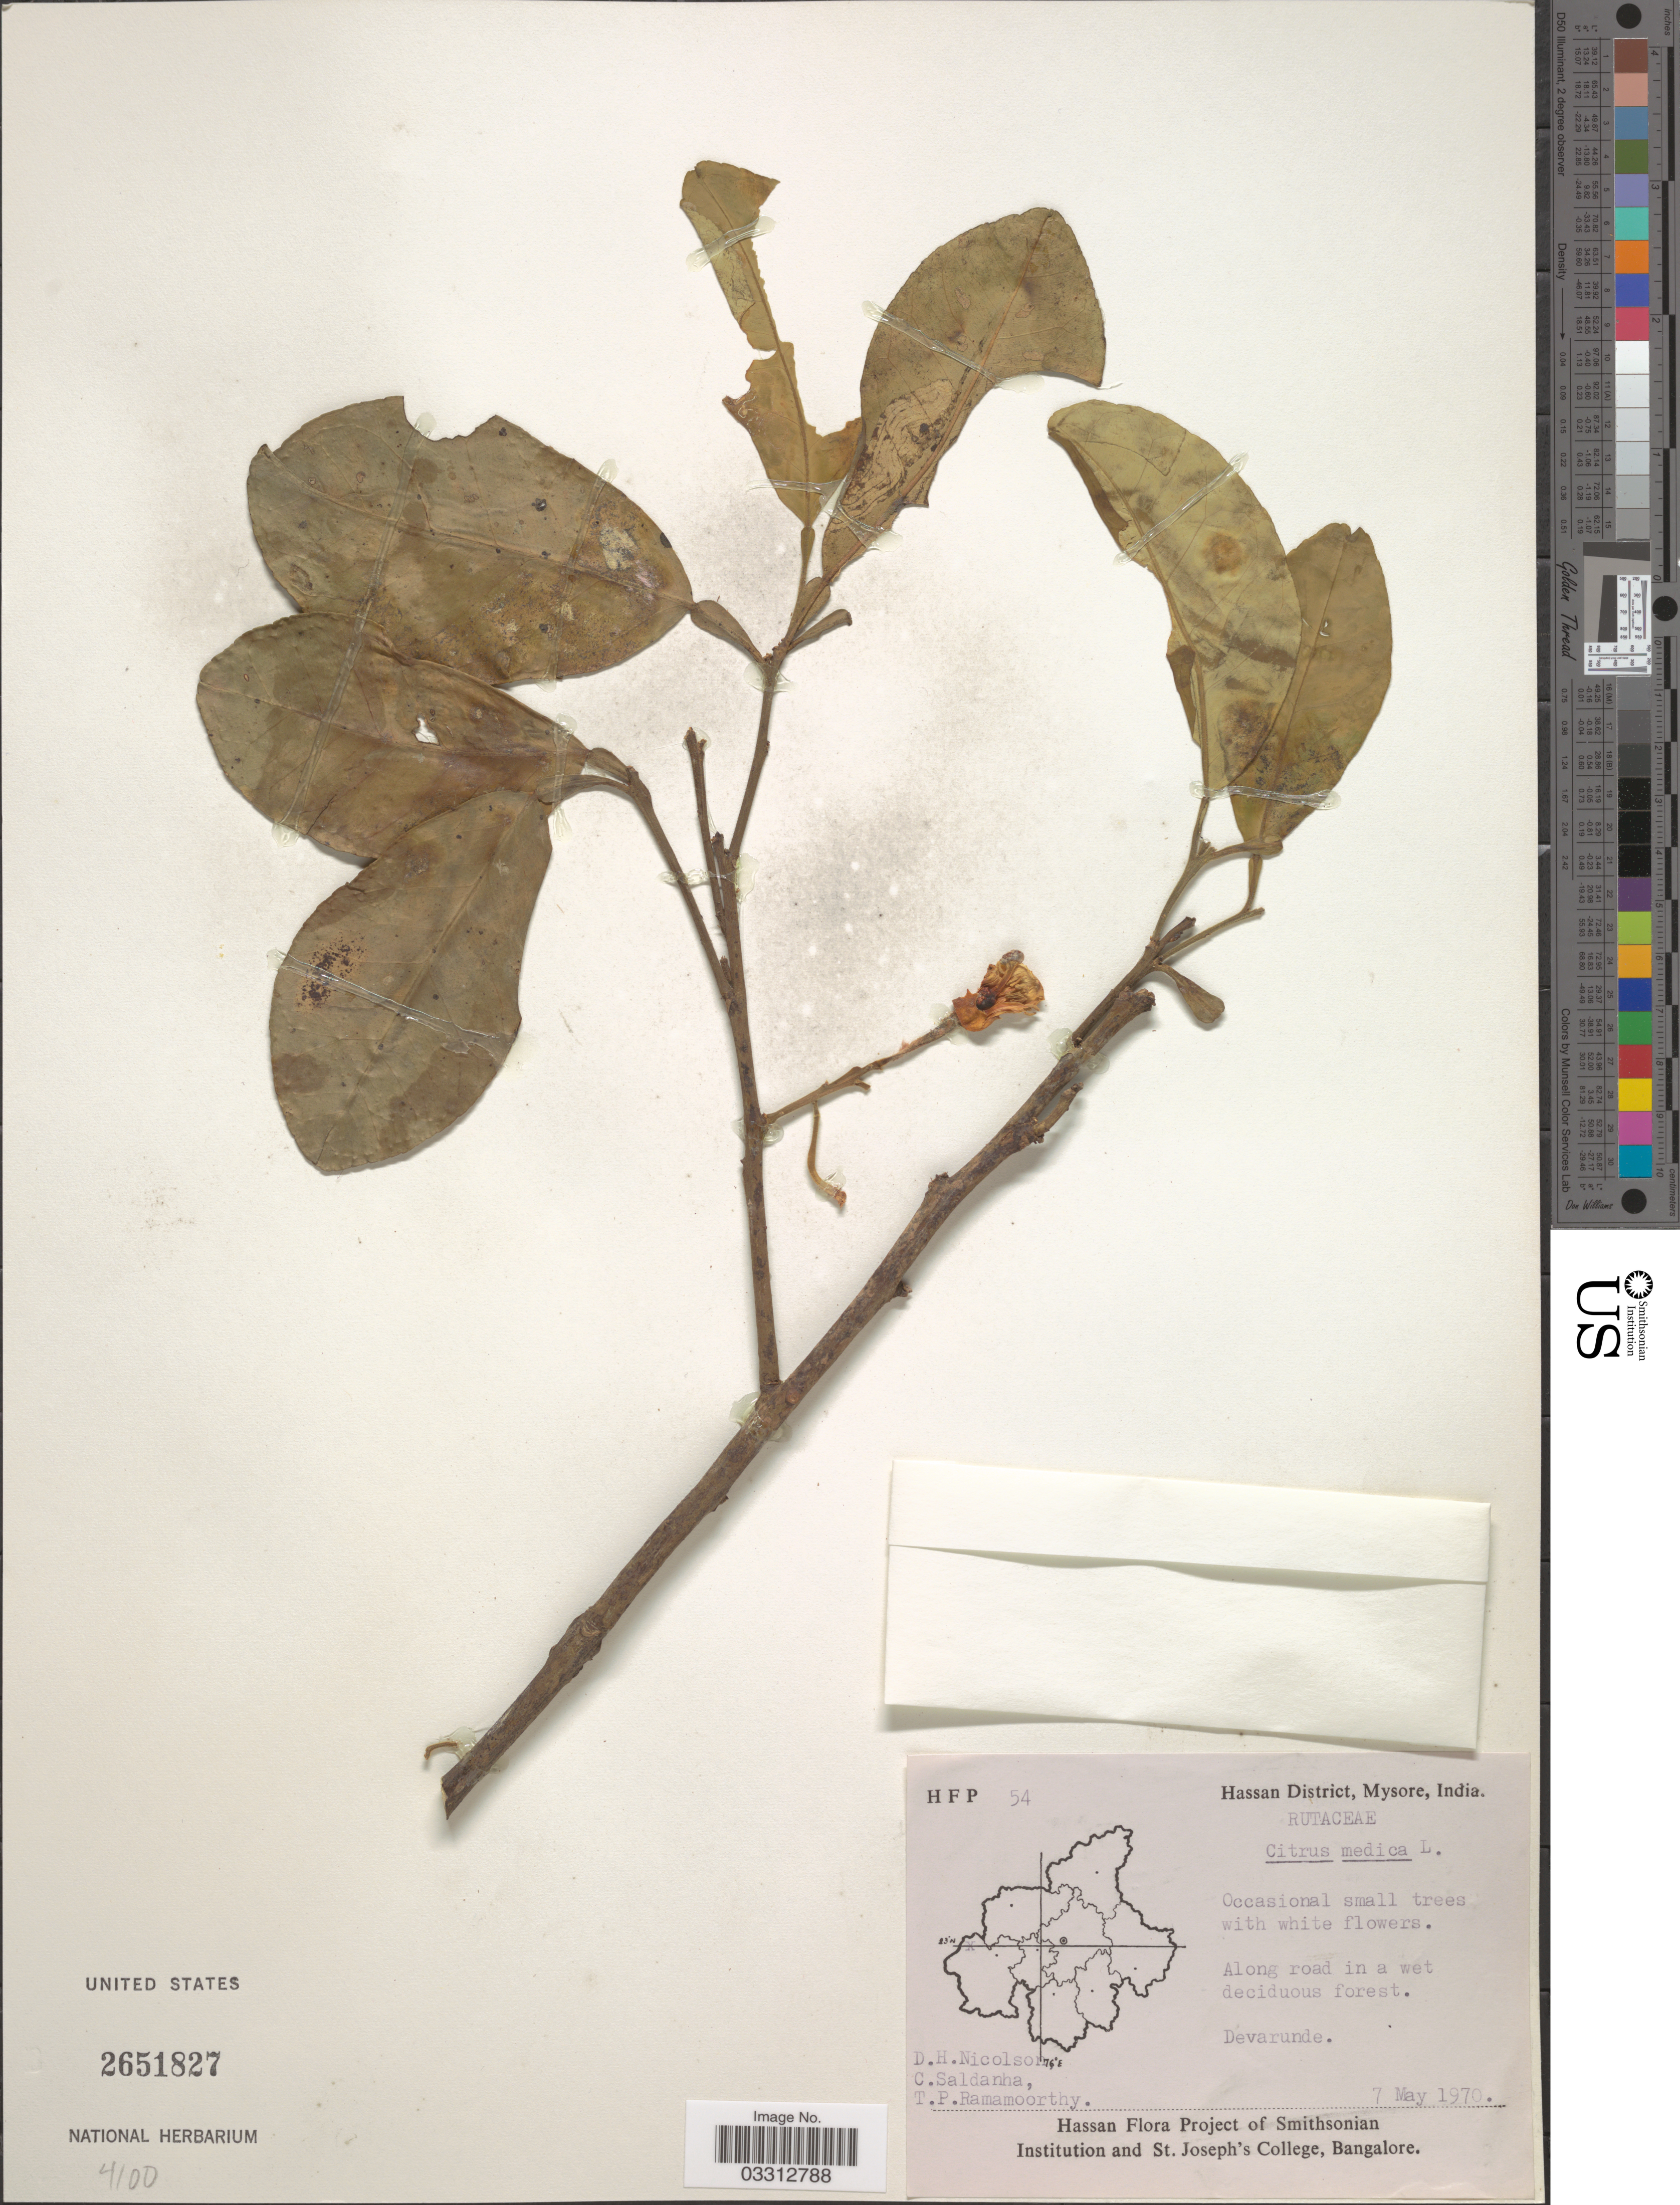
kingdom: Plantae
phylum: Tracheophyta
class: Magnoliopsida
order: Sapindales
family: Rutaceae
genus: Citrus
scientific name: Citrus medica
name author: L.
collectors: D. H. Nicolson, C. Saldanha & T. P. Ramamoorthy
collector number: HFP54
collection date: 1970-05-07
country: India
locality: Hassan District, Mysore, Devarunde.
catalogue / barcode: US 2651827